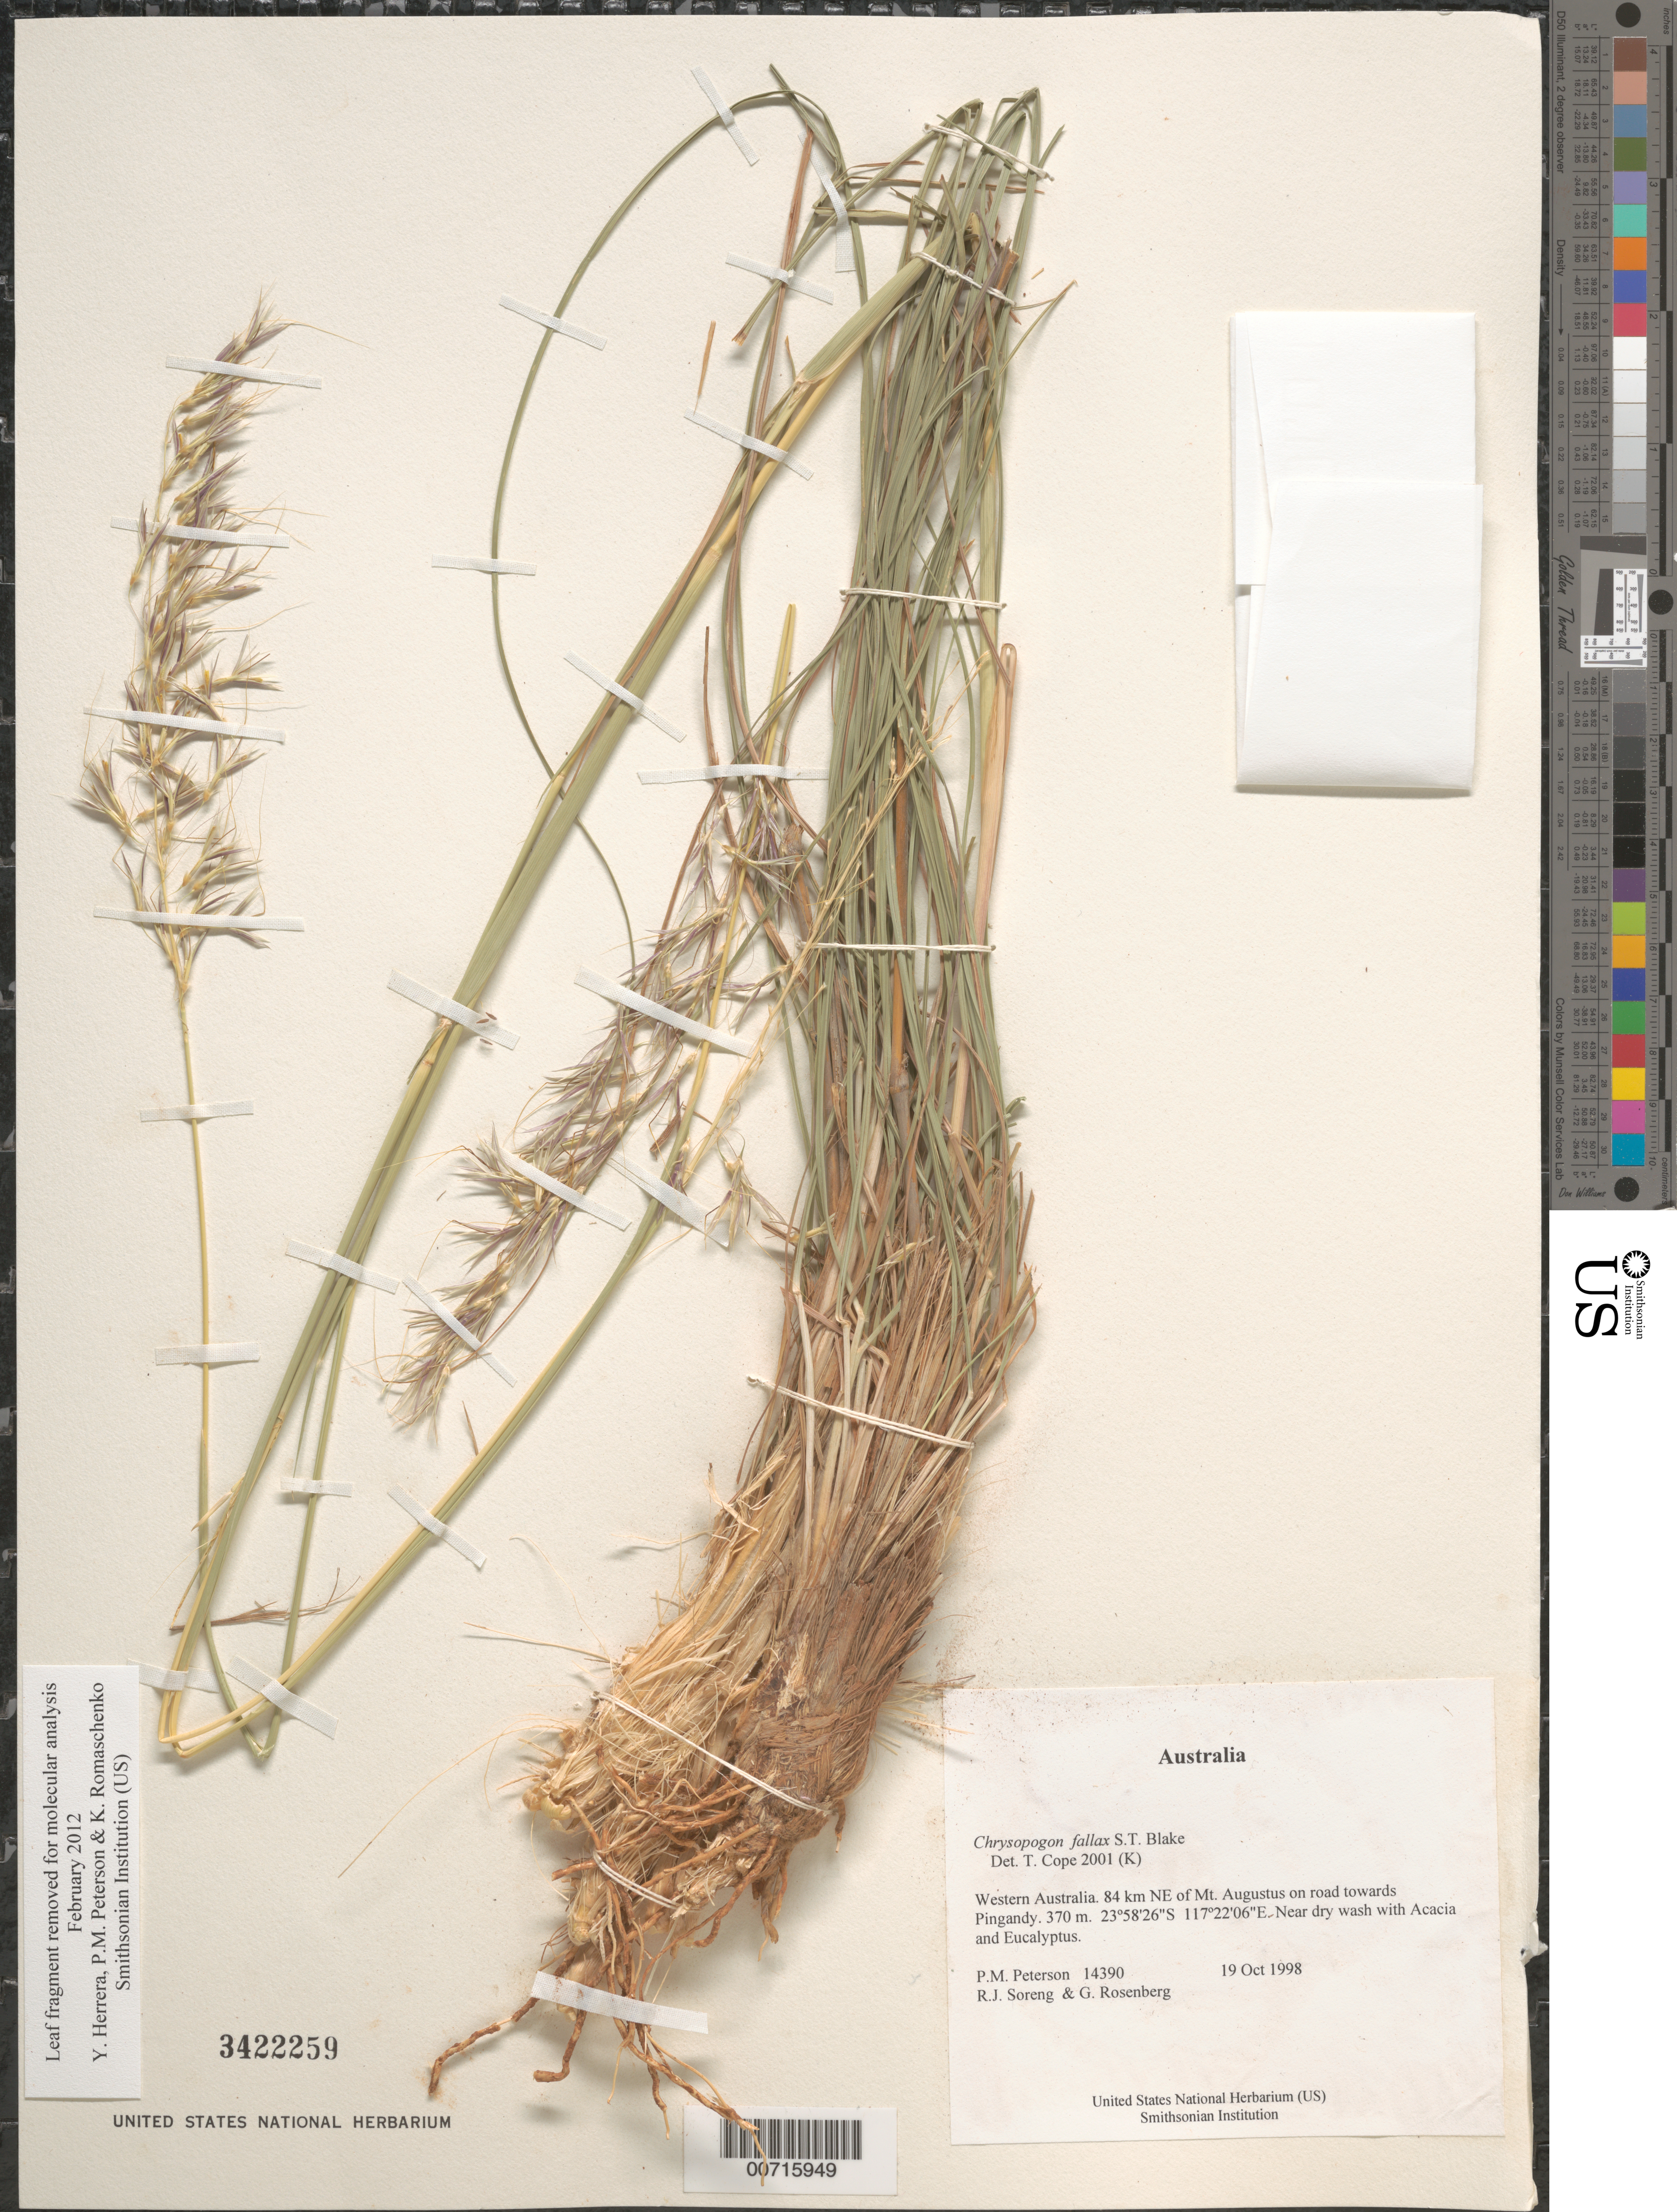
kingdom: Plantae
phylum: Tracheophyta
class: Liliopsida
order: Poales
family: Poaceae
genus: Chrysopogon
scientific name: Chrysopogon fallax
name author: S.T. Blake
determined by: Cope, T. A.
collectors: P. M. Peterson, R. J. Soreng & G. Rosenberg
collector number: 14390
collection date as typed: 19 Oct 1998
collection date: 1998-10-19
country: Australia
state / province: Western Australia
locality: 84 km NE of Mt. Augustus on road towards Pingandy.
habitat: Near dry wash with Acacia and Eucalyptus.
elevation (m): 370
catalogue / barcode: US 3422259